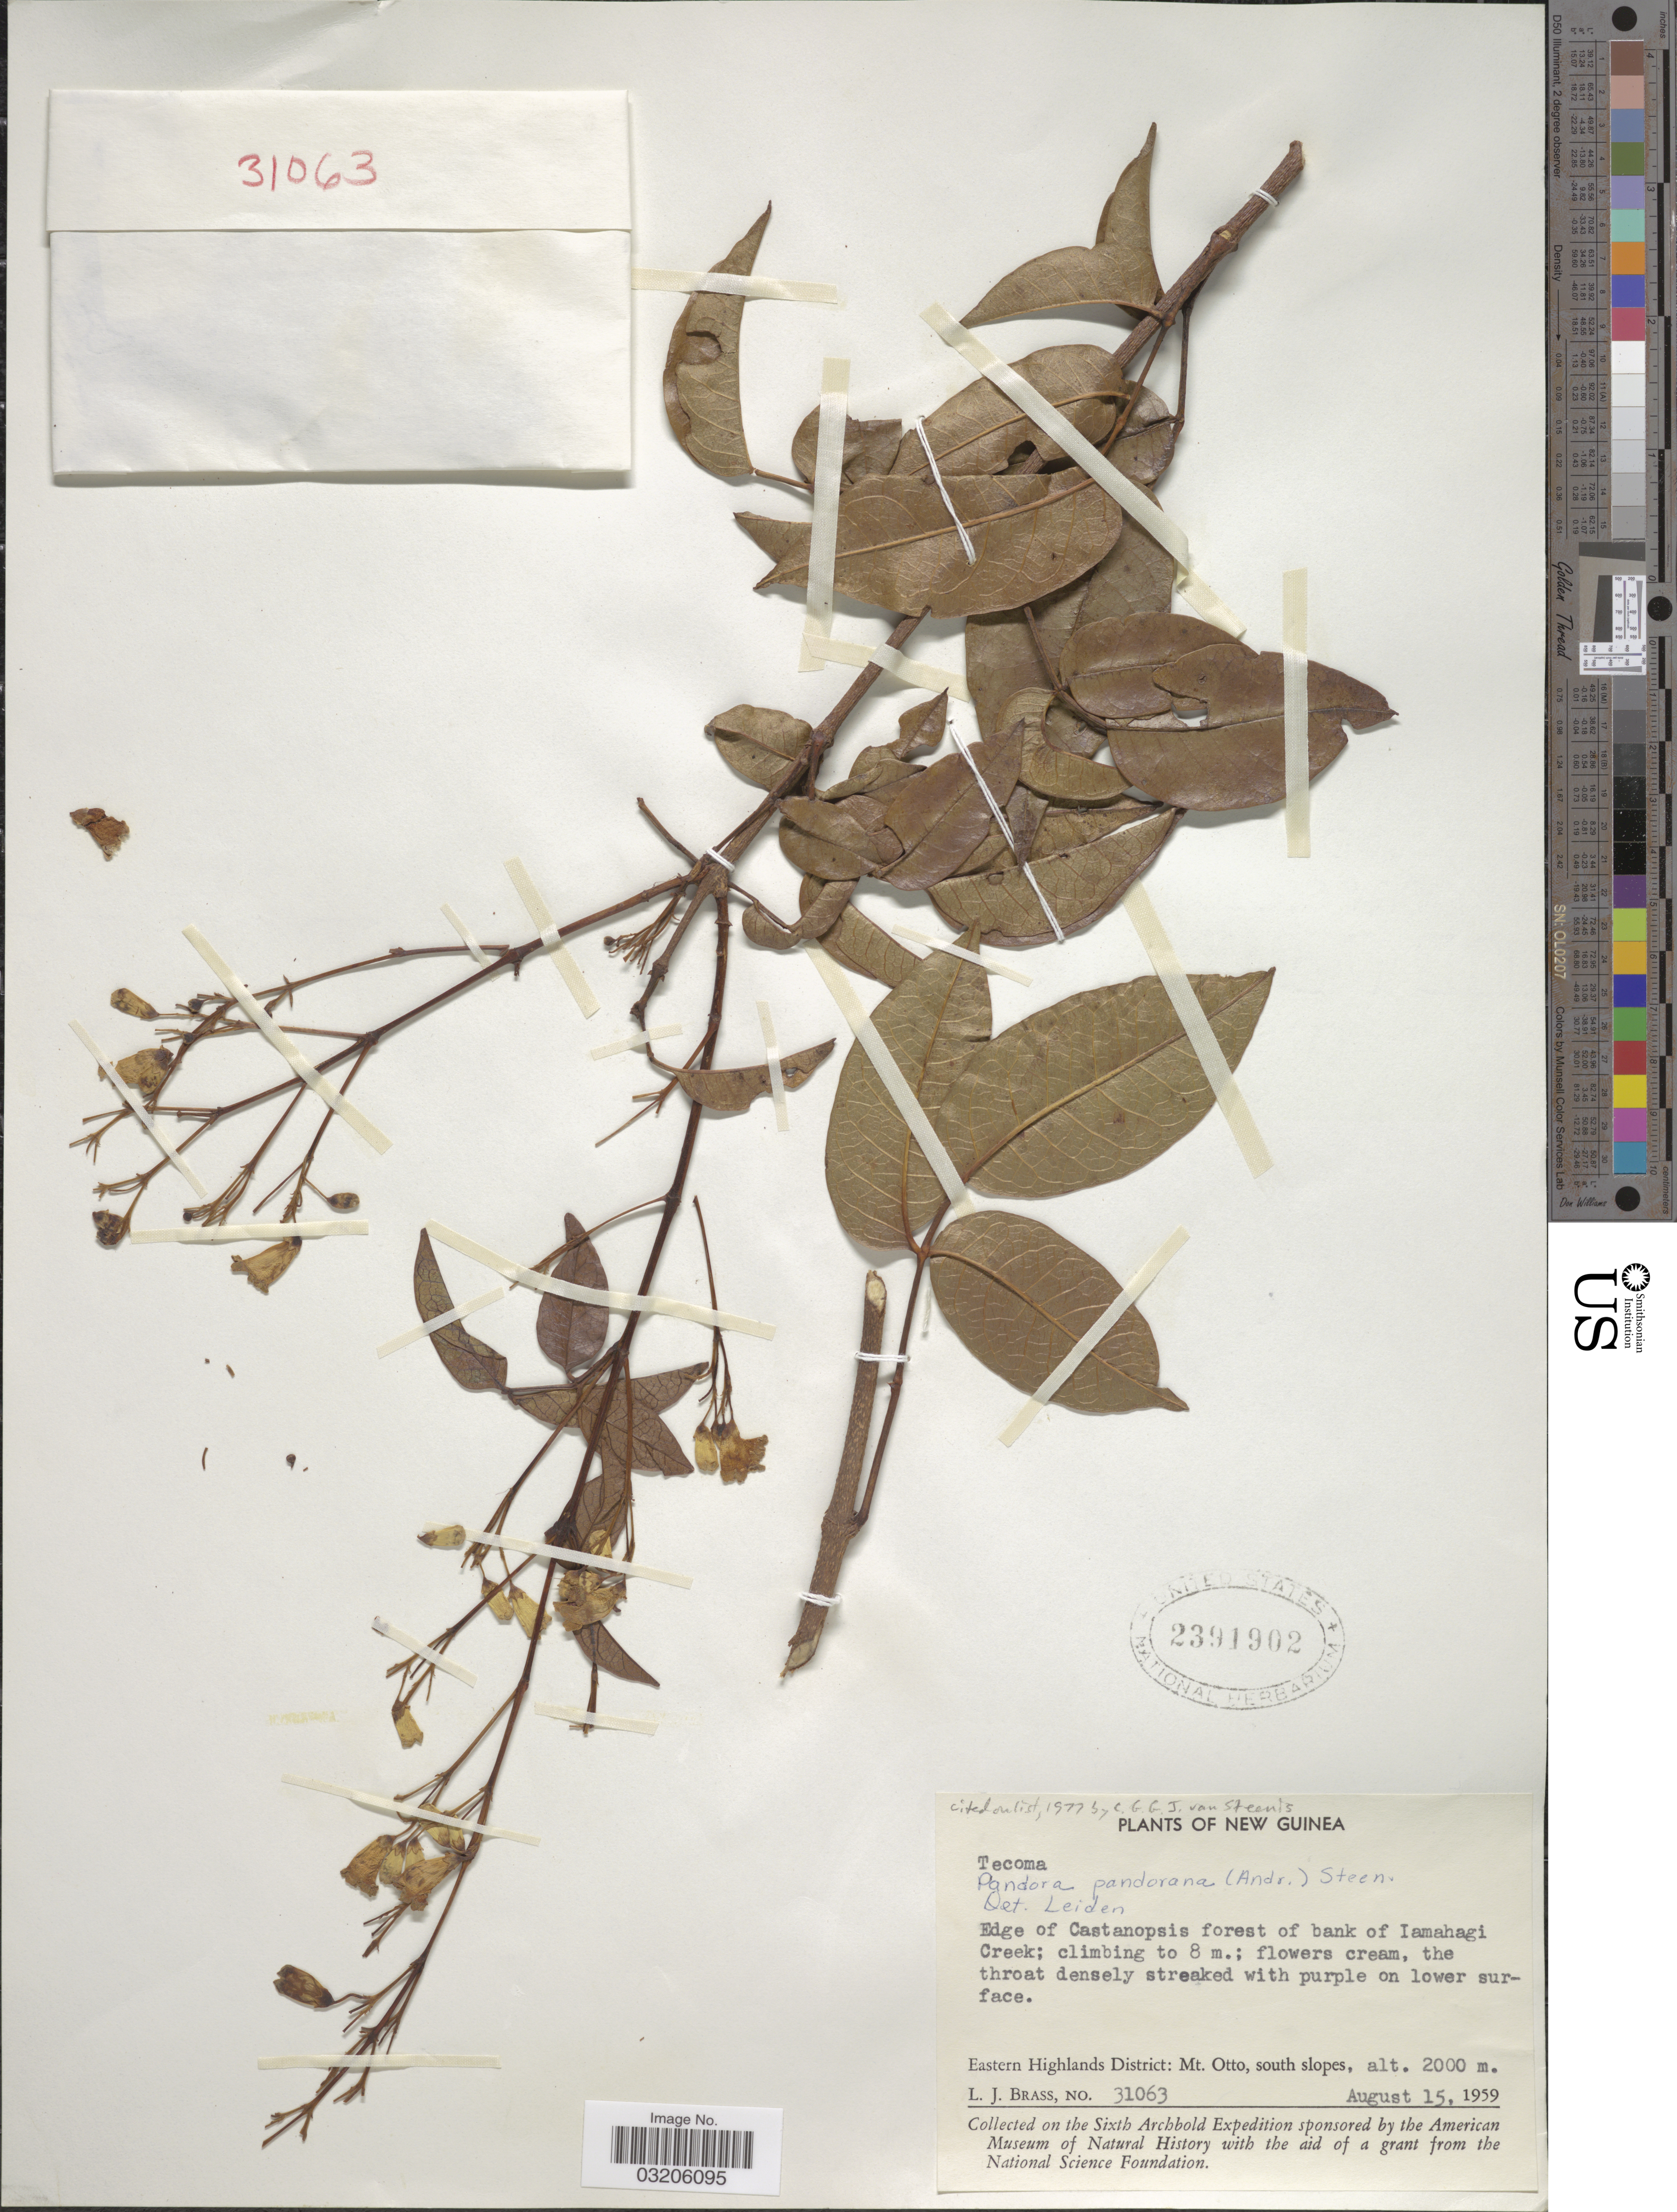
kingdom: Plantae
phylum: Tracheophyta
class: Magnoliopsida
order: Lamiales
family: Bignoniaceae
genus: Pandorea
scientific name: Pandorea pandorana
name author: (Andrews) Steenis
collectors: L. J. Brass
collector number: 31063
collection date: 1959-08-15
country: Papua New Guinea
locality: New Guinea. Edge of Castanopsis forest of bank of Iamahagi Creek. Eastern Highlands District: Mt. Otto, south slopes.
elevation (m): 2000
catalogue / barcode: US 2391902